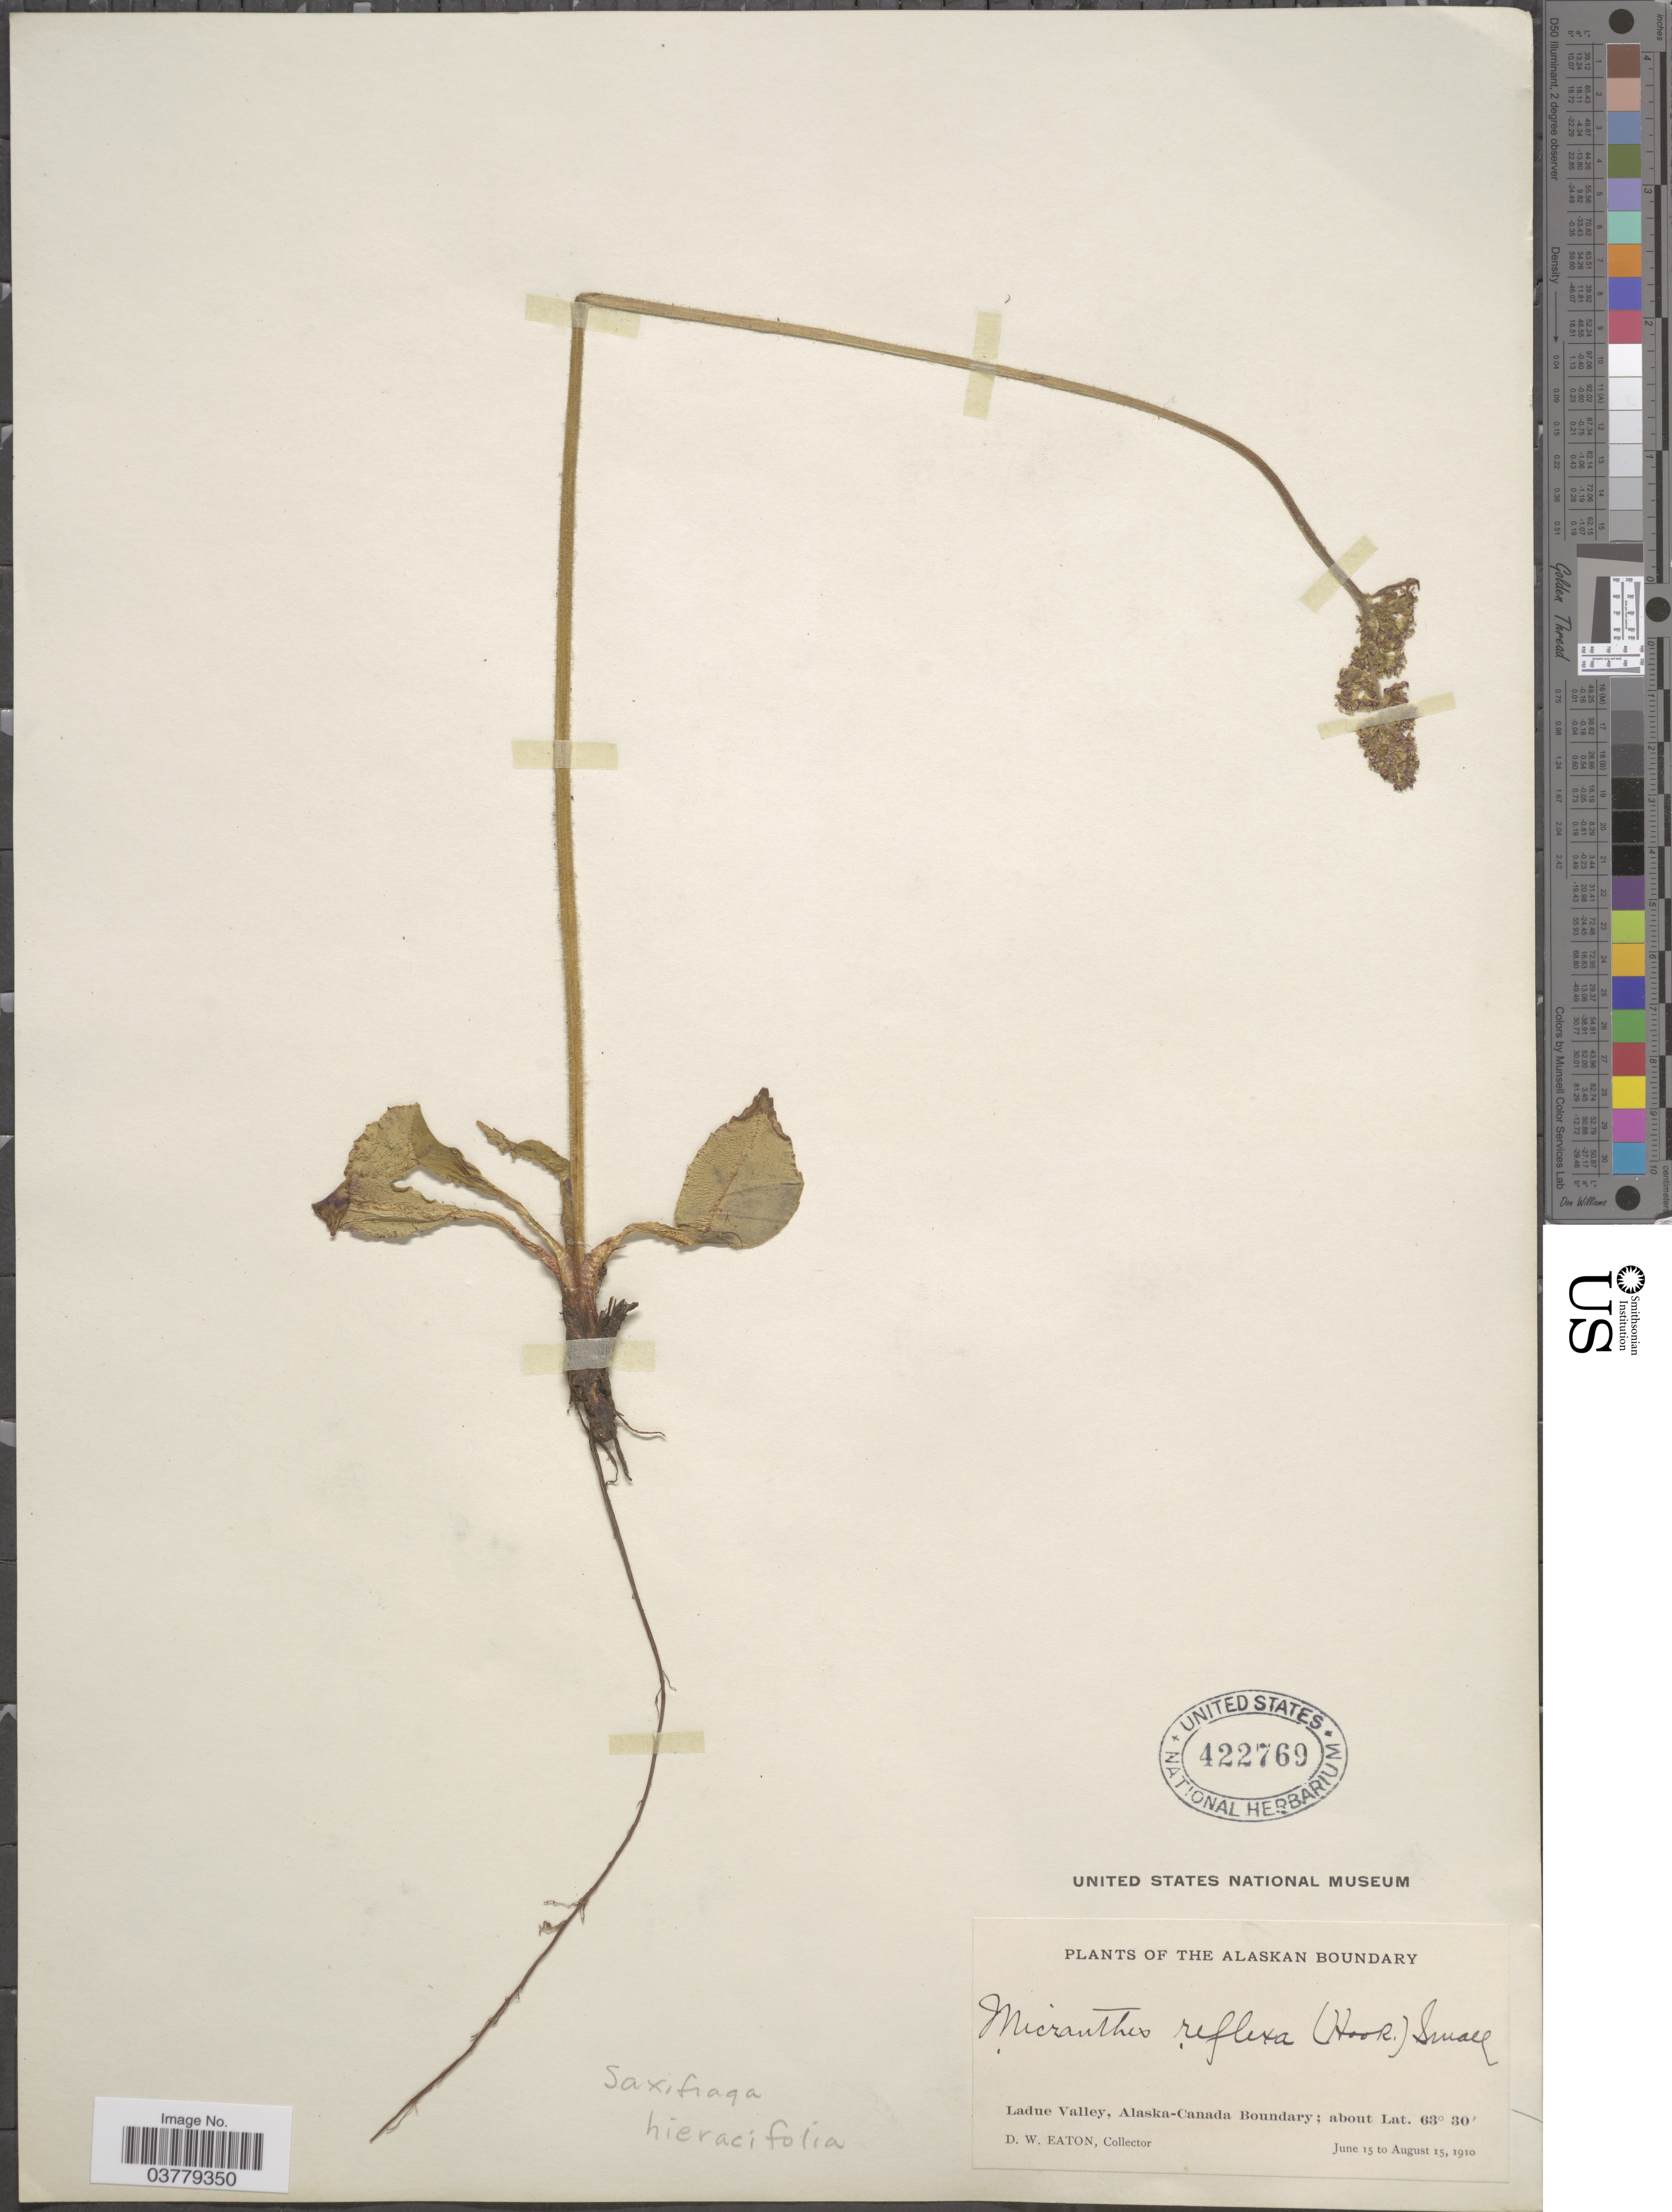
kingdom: Plantae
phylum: Tracheophyta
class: Magnoliopsida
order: Saxifragales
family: Saxifragaceae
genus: Micranthes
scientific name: Micranthes hieraciifolia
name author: (Waldst. & Kit. ex Willd.) Haw.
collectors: D. Eaton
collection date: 1910-06-15/1910-08-15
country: United States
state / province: Alaska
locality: The Alaskan Boundary. Ladue Valley, Alaska-Canada Boundary.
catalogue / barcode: US 422769